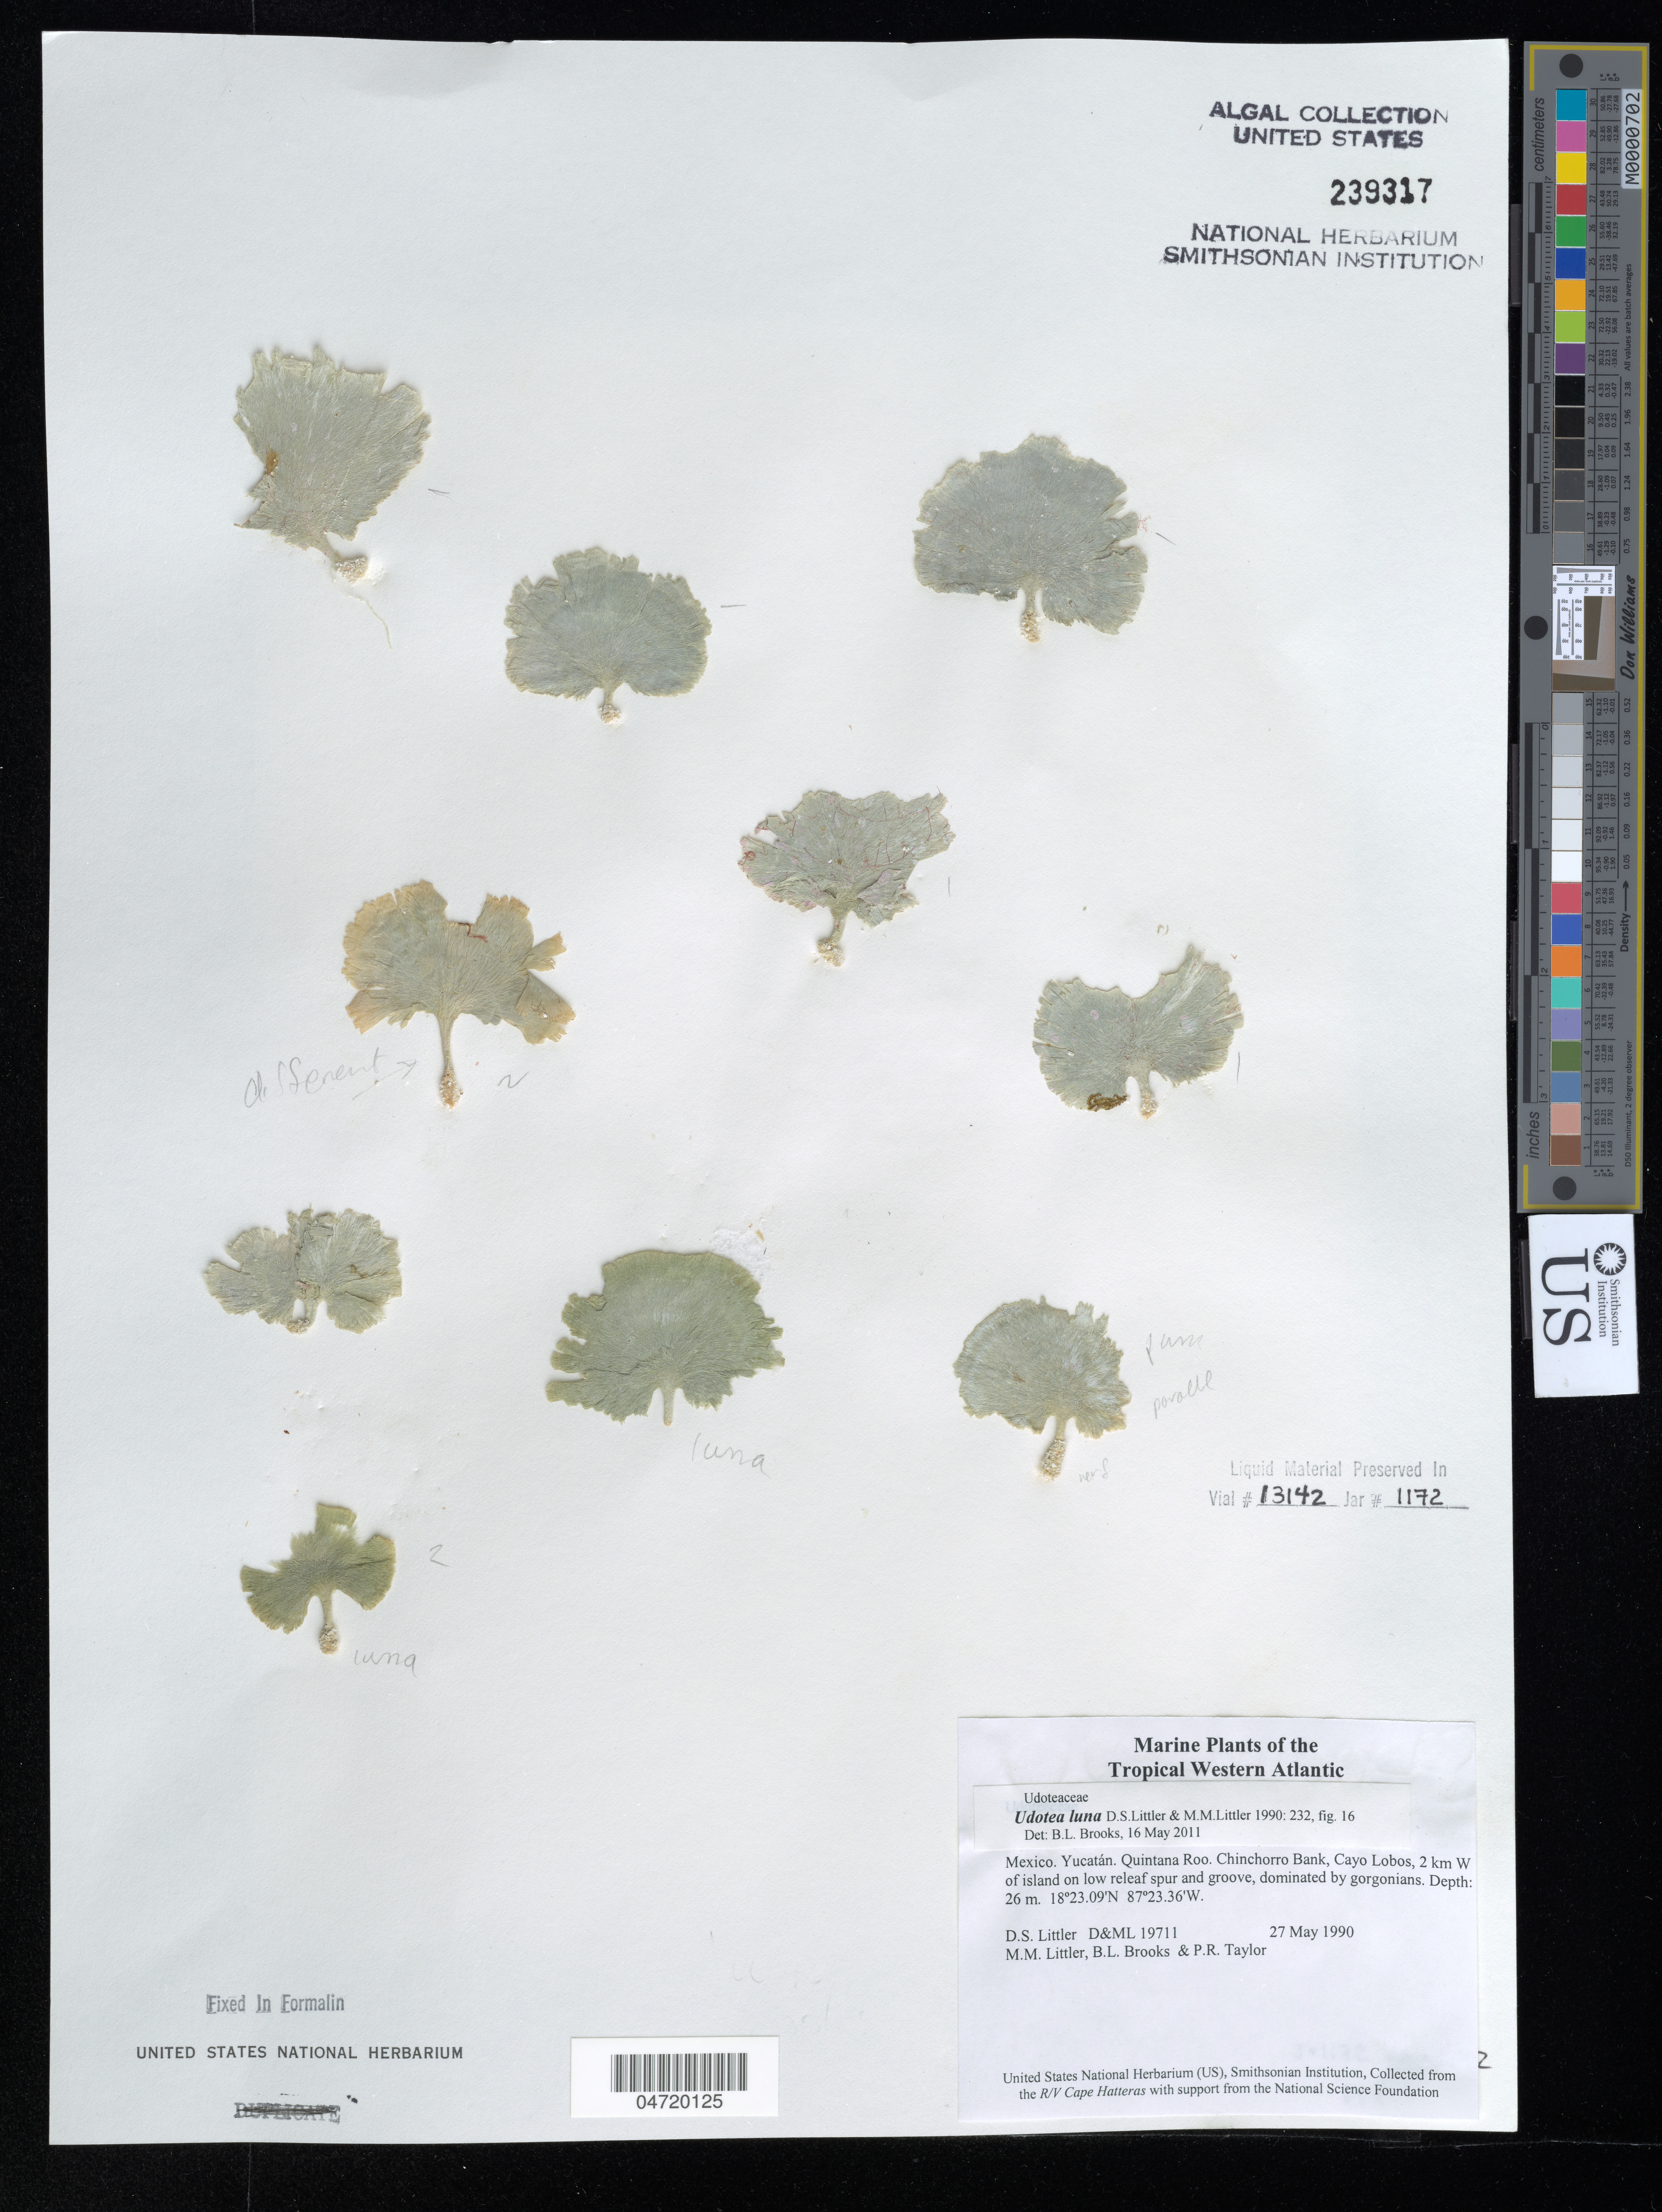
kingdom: Plantae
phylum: Chlorophyta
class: Ulvophyceae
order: Bryopsidales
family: Udoteaceae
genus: Udotea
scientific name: Udotea luna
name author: D.S. Littler & Littler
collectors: D. S. Littler, M. M. Littler, B. Brooks & P. R. Taylor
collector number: D&ML19711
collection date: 1990-05-27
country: Mexico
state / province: Yucatán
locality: The Tropical Western Atlantic. Quintana Roo. Chinchorro Bank, Cayo Lobos, 2 km W of island on low releaf spur and groove.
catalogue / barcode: US 239317